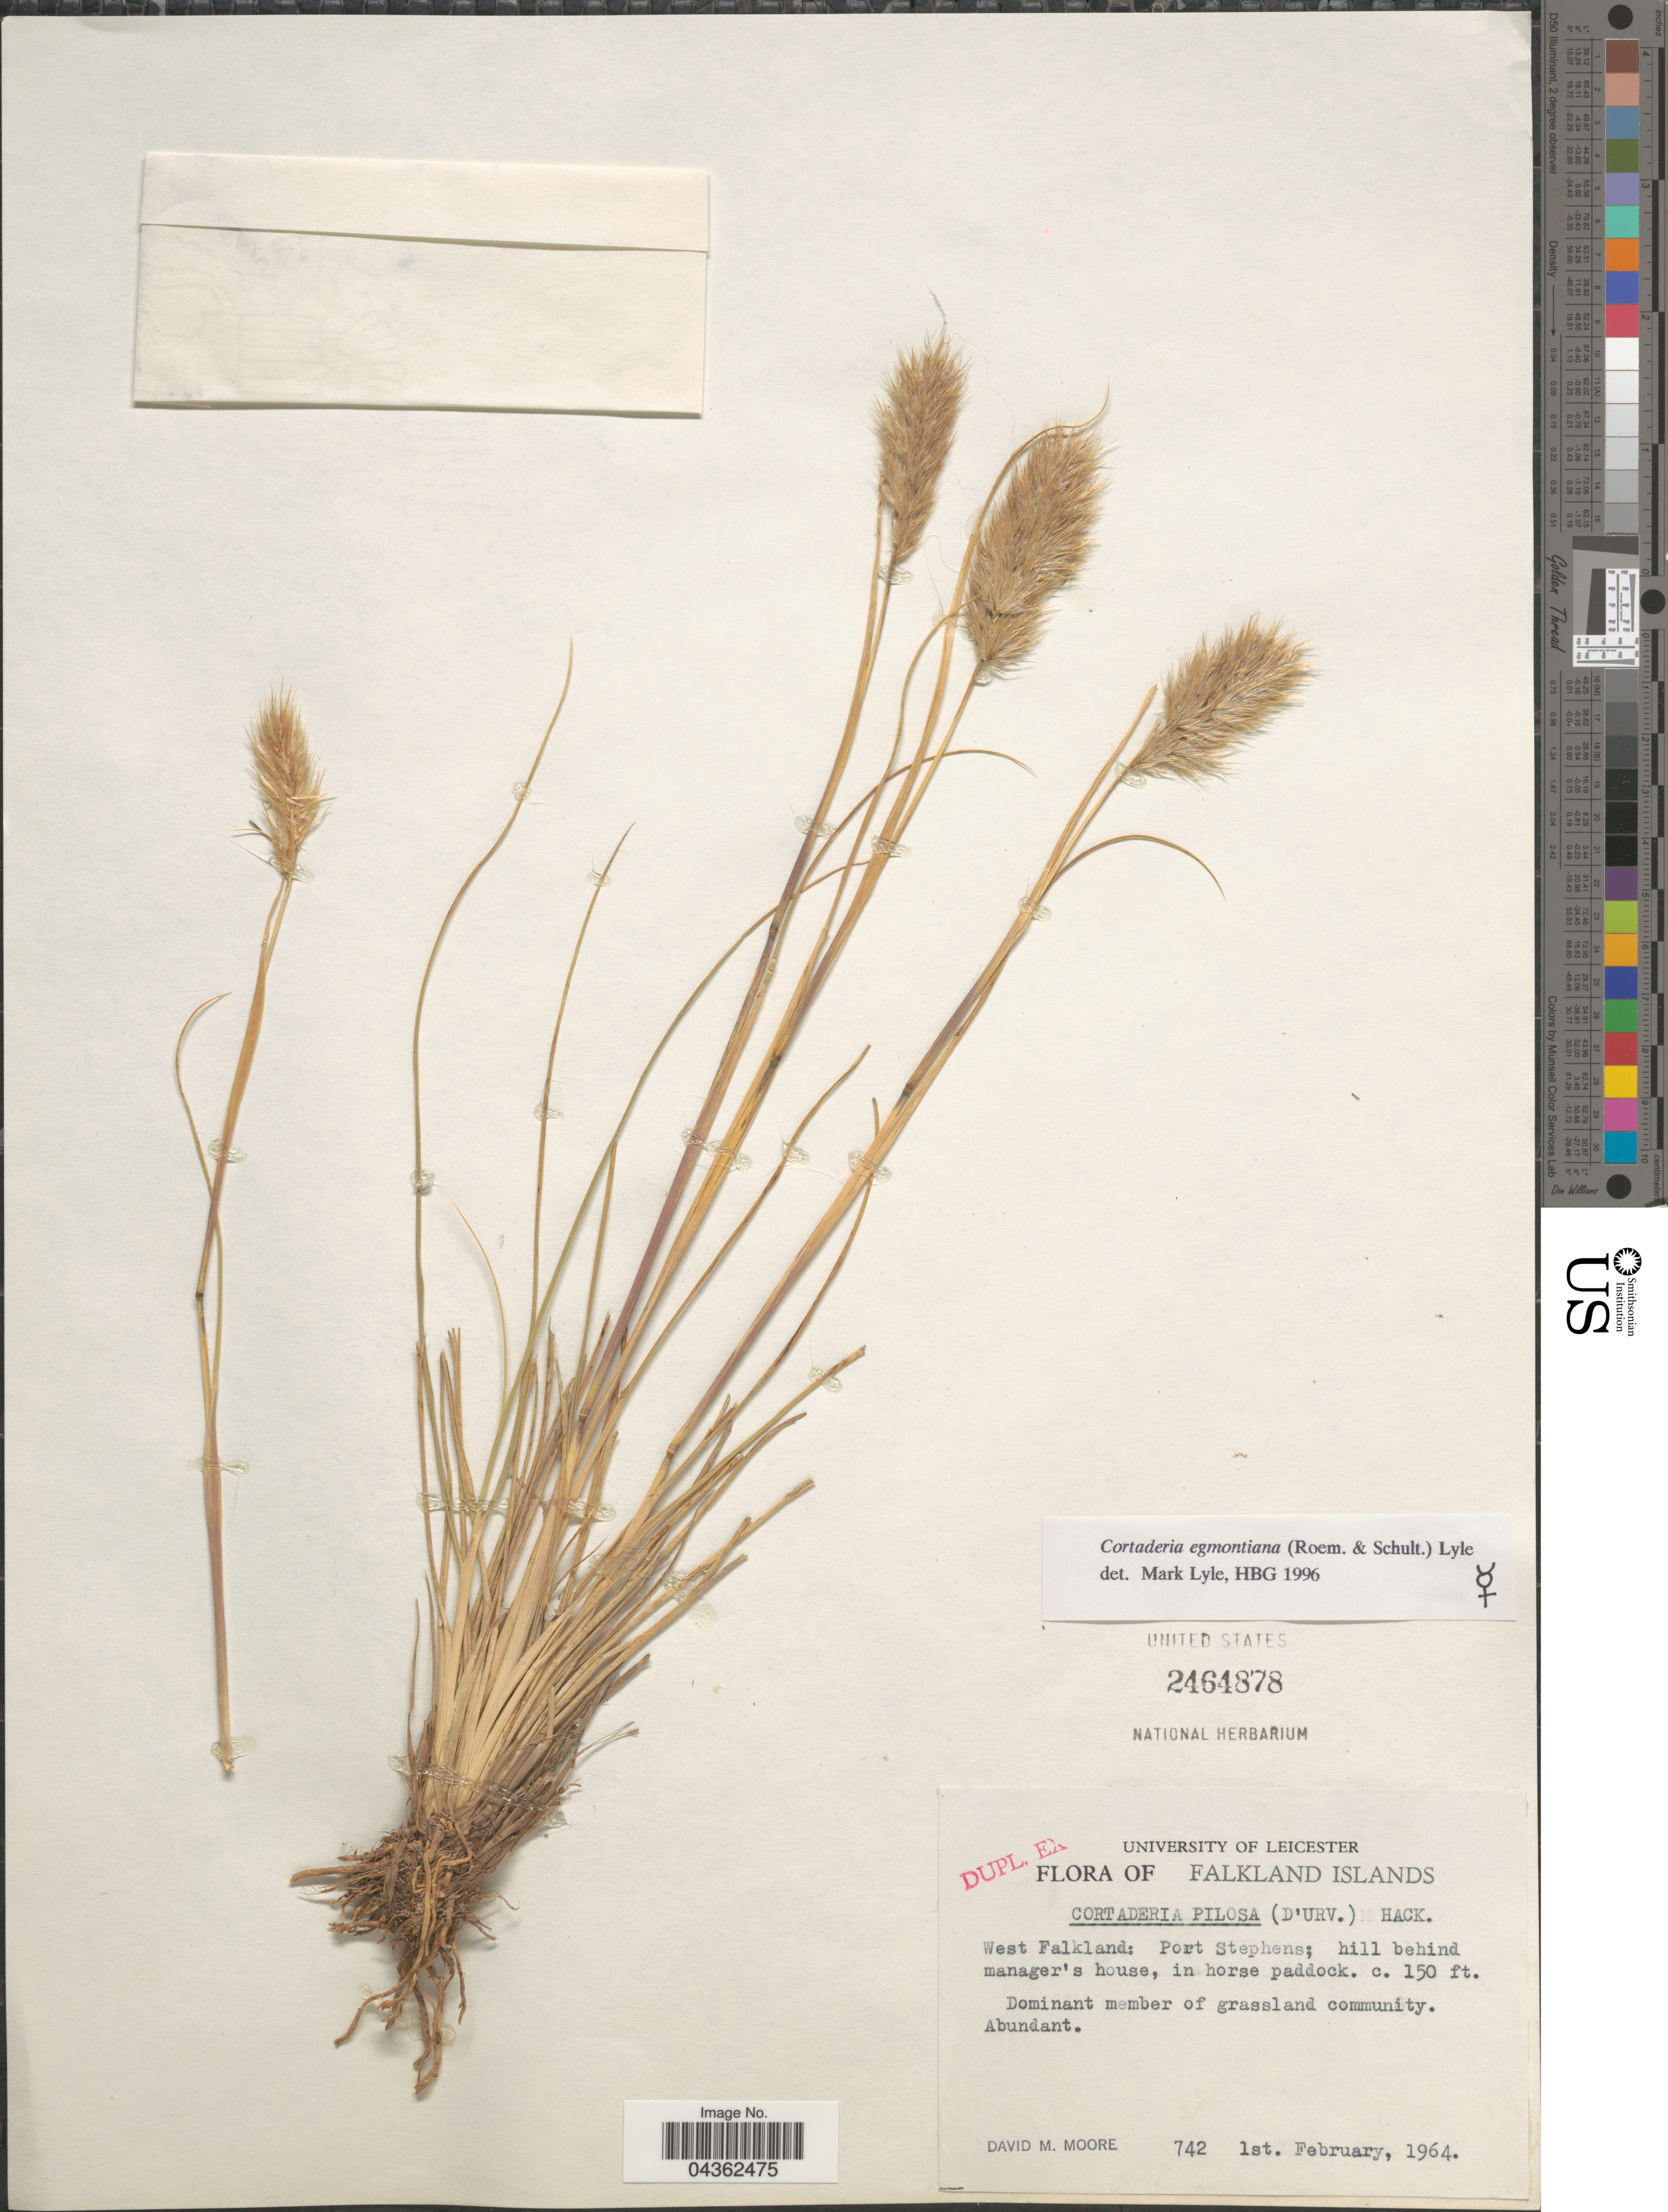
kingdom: Plantae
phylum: Tracheophyta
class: Liliopsida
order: Poales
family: Poaceae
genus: Cortaderia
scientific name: Cortaderia egmontiana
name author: (Roem. & Schult.) Lyle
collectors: D. Moore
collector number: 742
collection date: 1964-02-01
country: Falkland Islands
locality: West Falkland: Port Stephens; hill behind manager's house, in horse paddock.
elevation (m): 46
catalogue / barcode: US 2464878